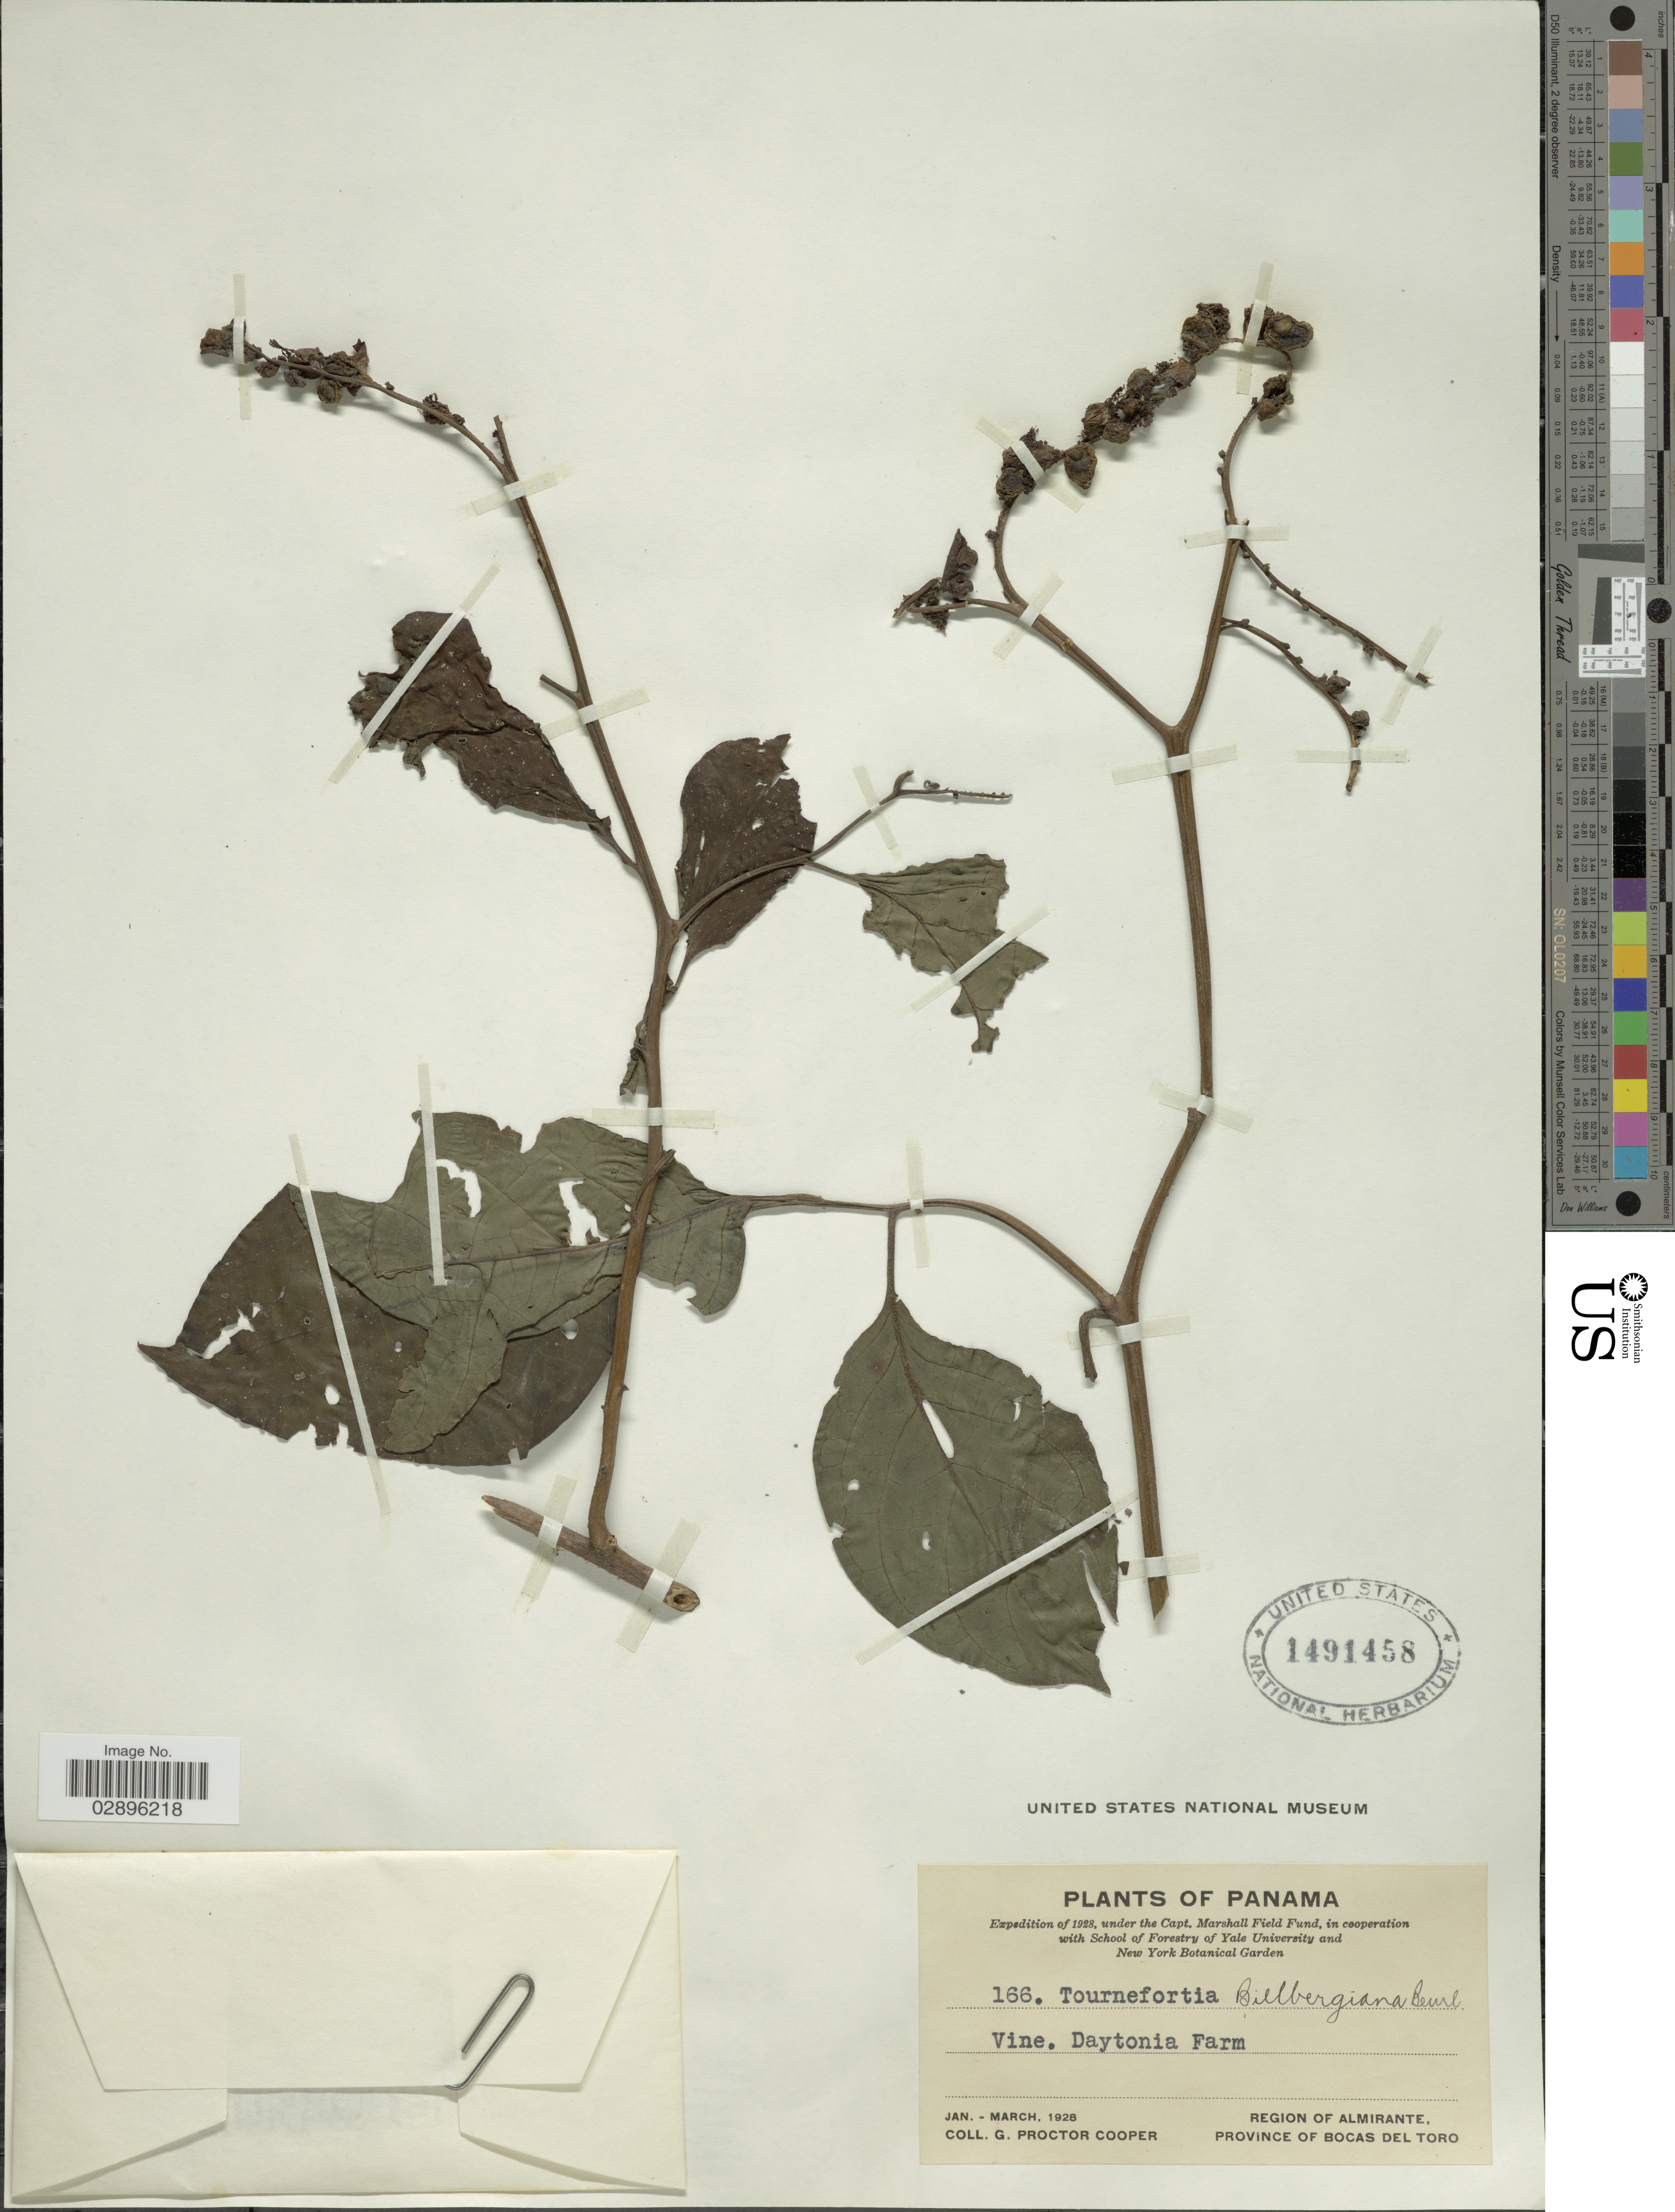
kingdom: Plantae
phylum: Tracheophyta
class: Magnoliopsida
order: Boraginales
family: Heliotropiaceae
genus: Tournefortia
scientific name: Tournefortia angustiflora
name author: Ruiz & Pav.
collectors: G. Cooper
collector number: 166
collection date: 1928-01/1928-03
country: Panama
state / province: Bocas del Toro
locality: Region of Almirante.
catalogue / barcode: US 1491458